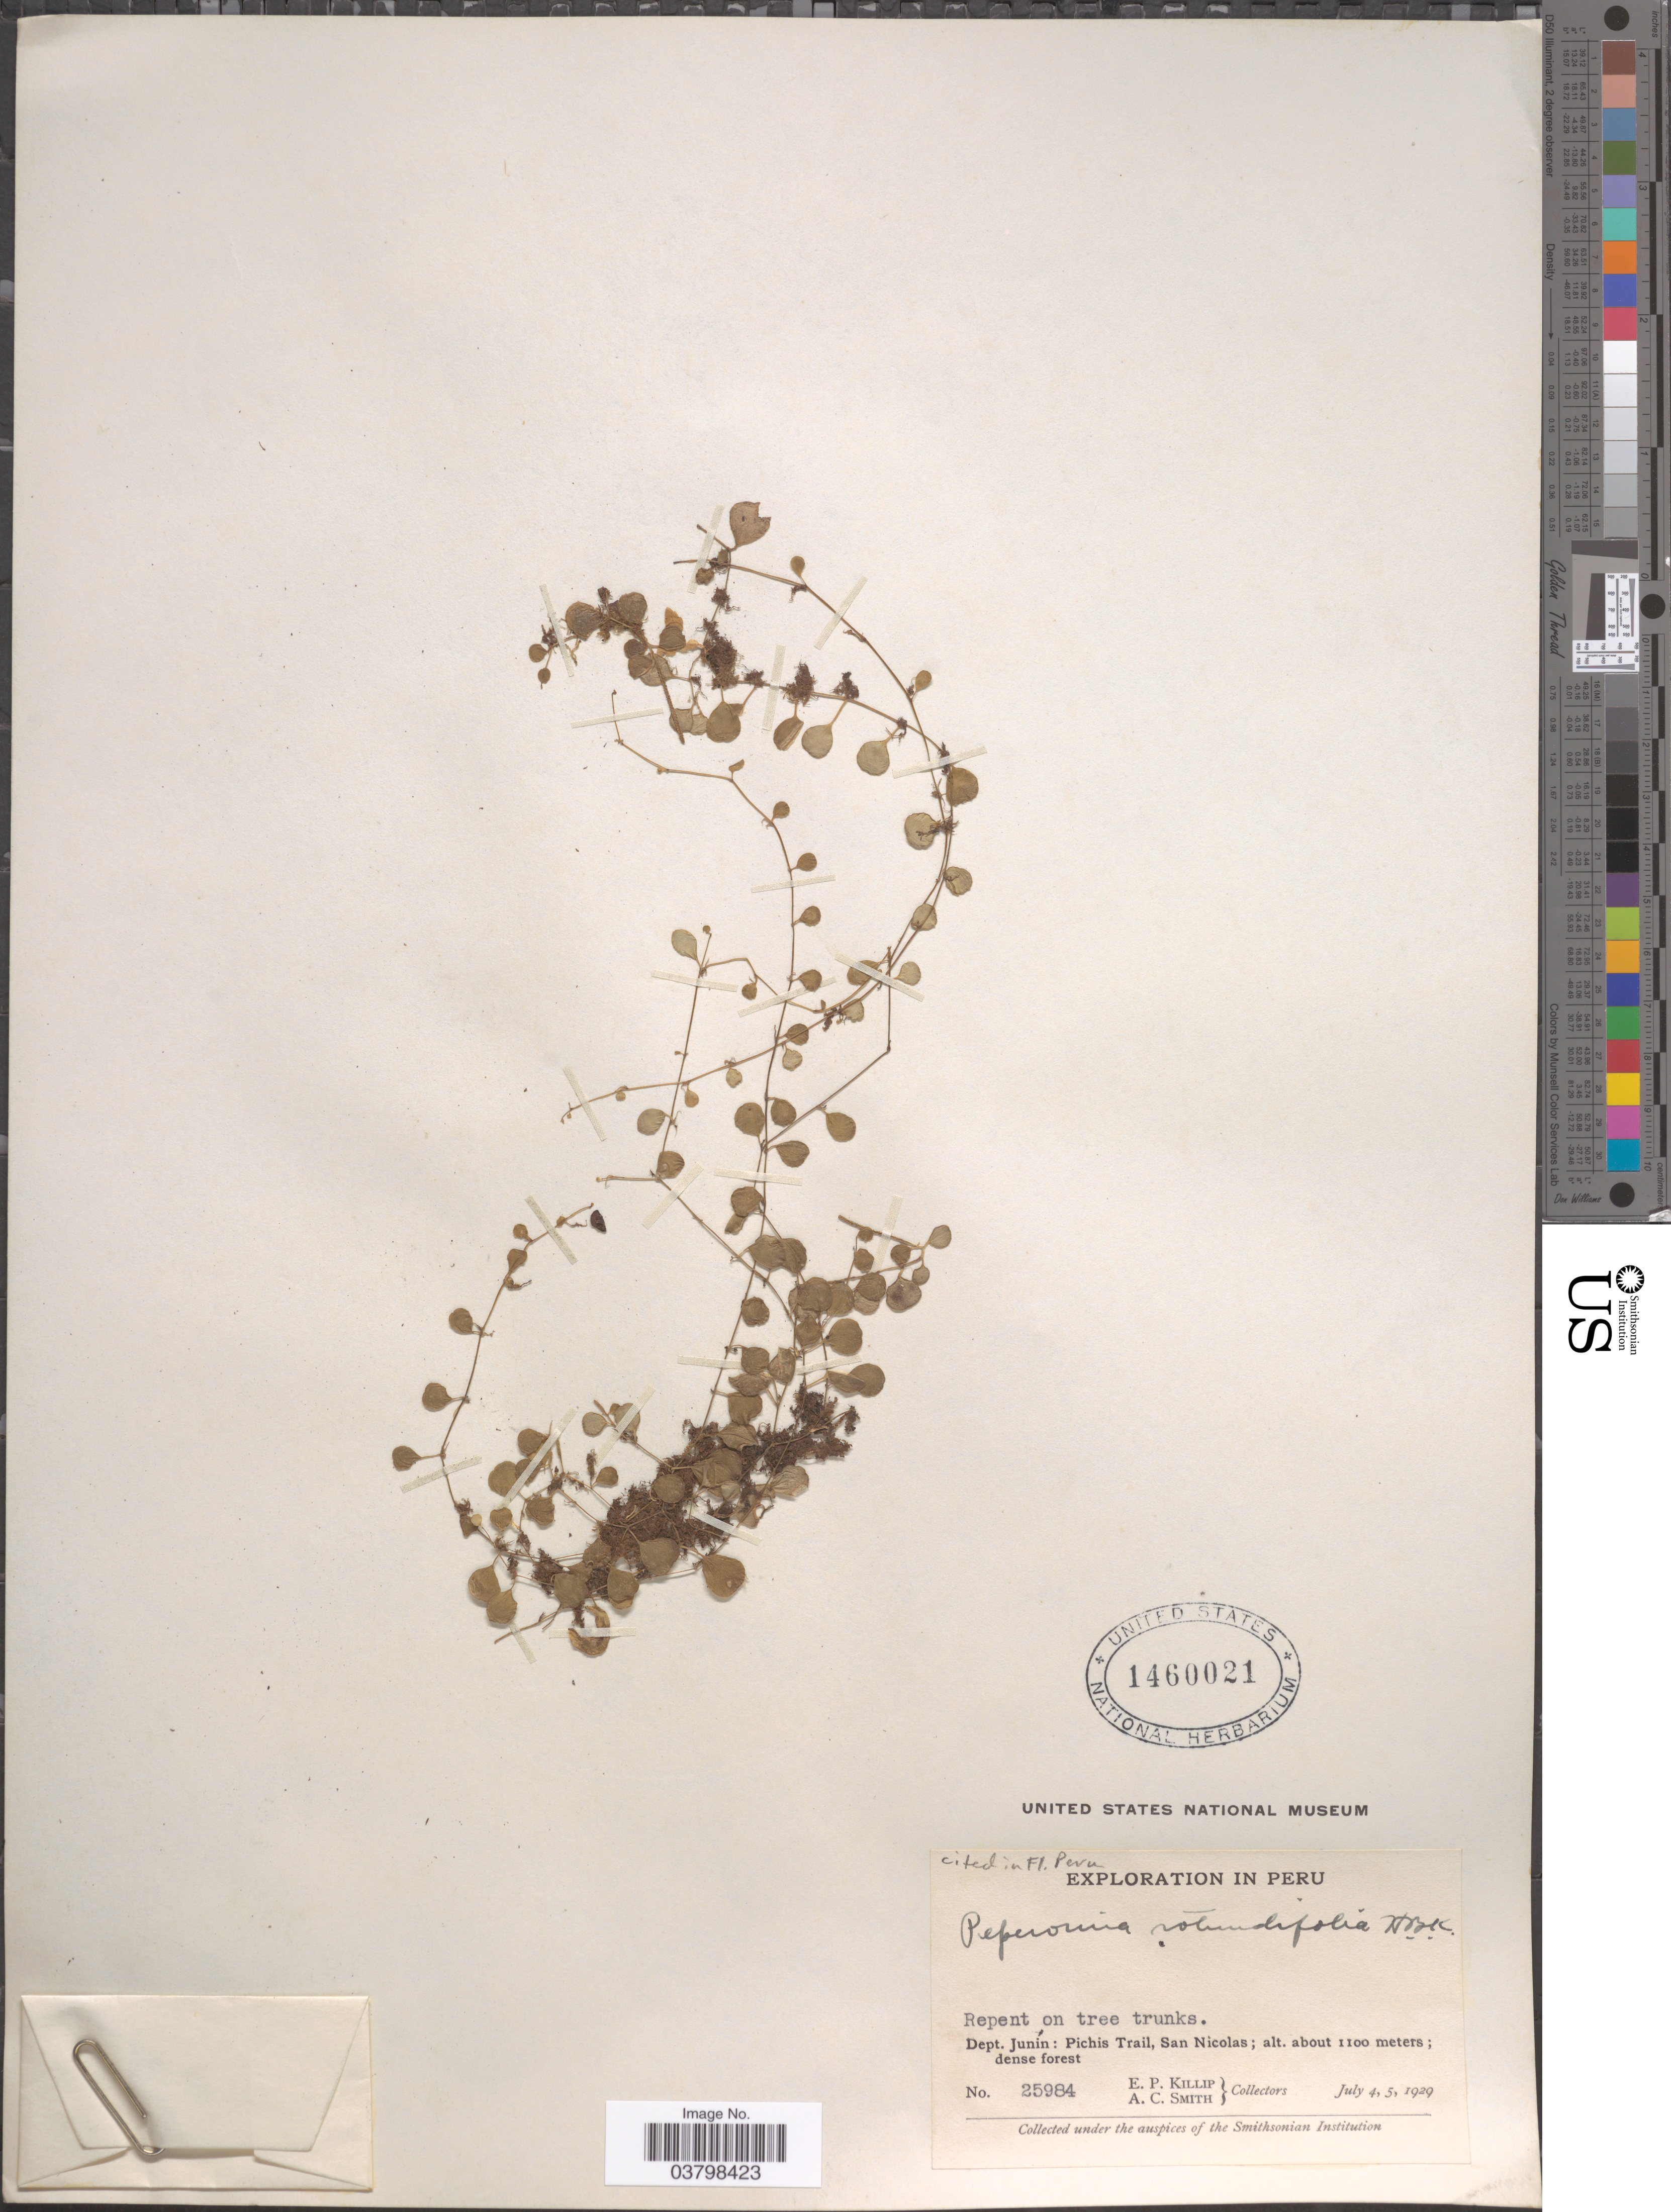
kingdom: Plantae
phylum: Tracheophyta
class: Magnoliopsida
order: Piperales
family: Piperaceae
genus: Peperomia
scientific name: Peperomia rotundifolia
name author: (L.) Kunth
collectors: E. P. Killip & A. C. Smith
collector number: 25984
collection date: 1929-07-04/1929-07-05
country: Peru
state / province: Junín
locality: Dept. Junín: Pichis Trail, San Nicolas.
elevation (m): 1100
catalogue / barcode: US 1460021